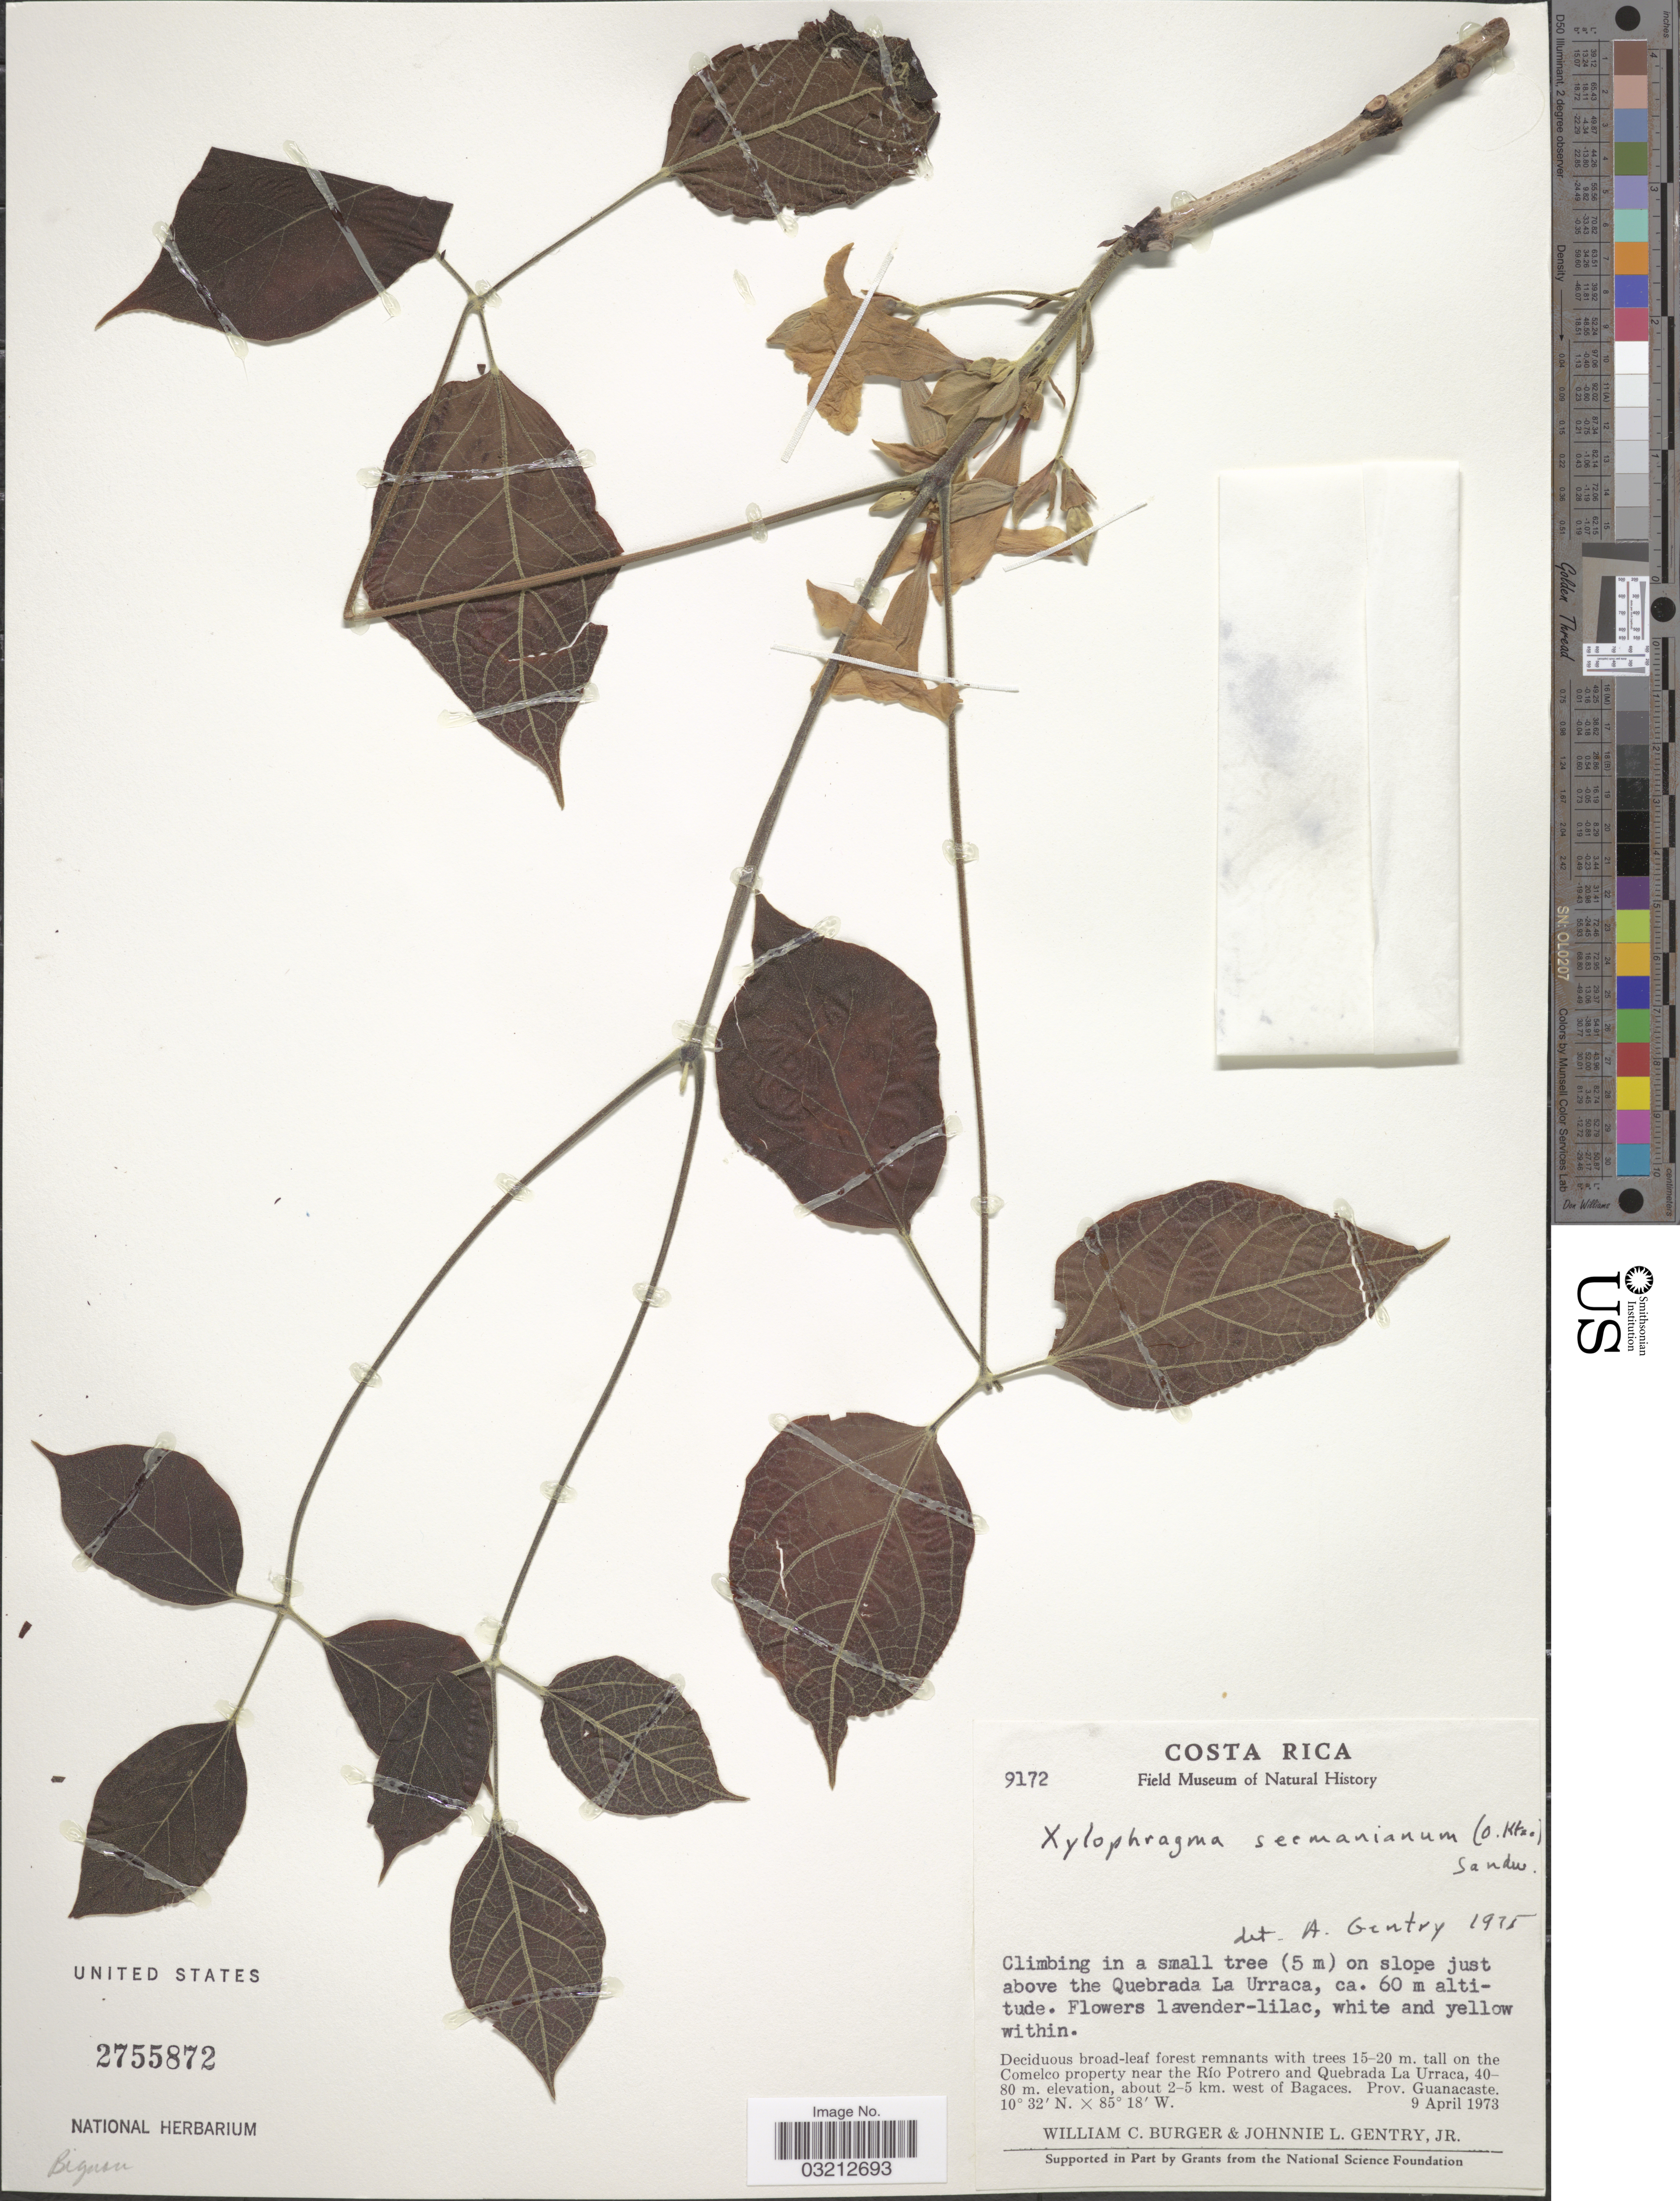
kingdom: Plantae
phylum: Tracheophyta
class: Magnoliopsida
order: Lamiales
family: Bignoniaceae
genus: Xylophragma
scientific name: Xylophragma seemannianum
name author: (Kuntze) Sandwith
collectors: W. Burger & J. L. Gentry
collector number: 9172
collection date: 1973-04-09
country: Costa Rica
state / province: Guanacaste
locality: On slope just above the Quebrada La Urraca. On the Comelco property near the Río Potrero and Quebrada La Urraca, about 2-5 km. west of Bagaces.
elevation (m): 60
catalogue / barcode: US 2755872